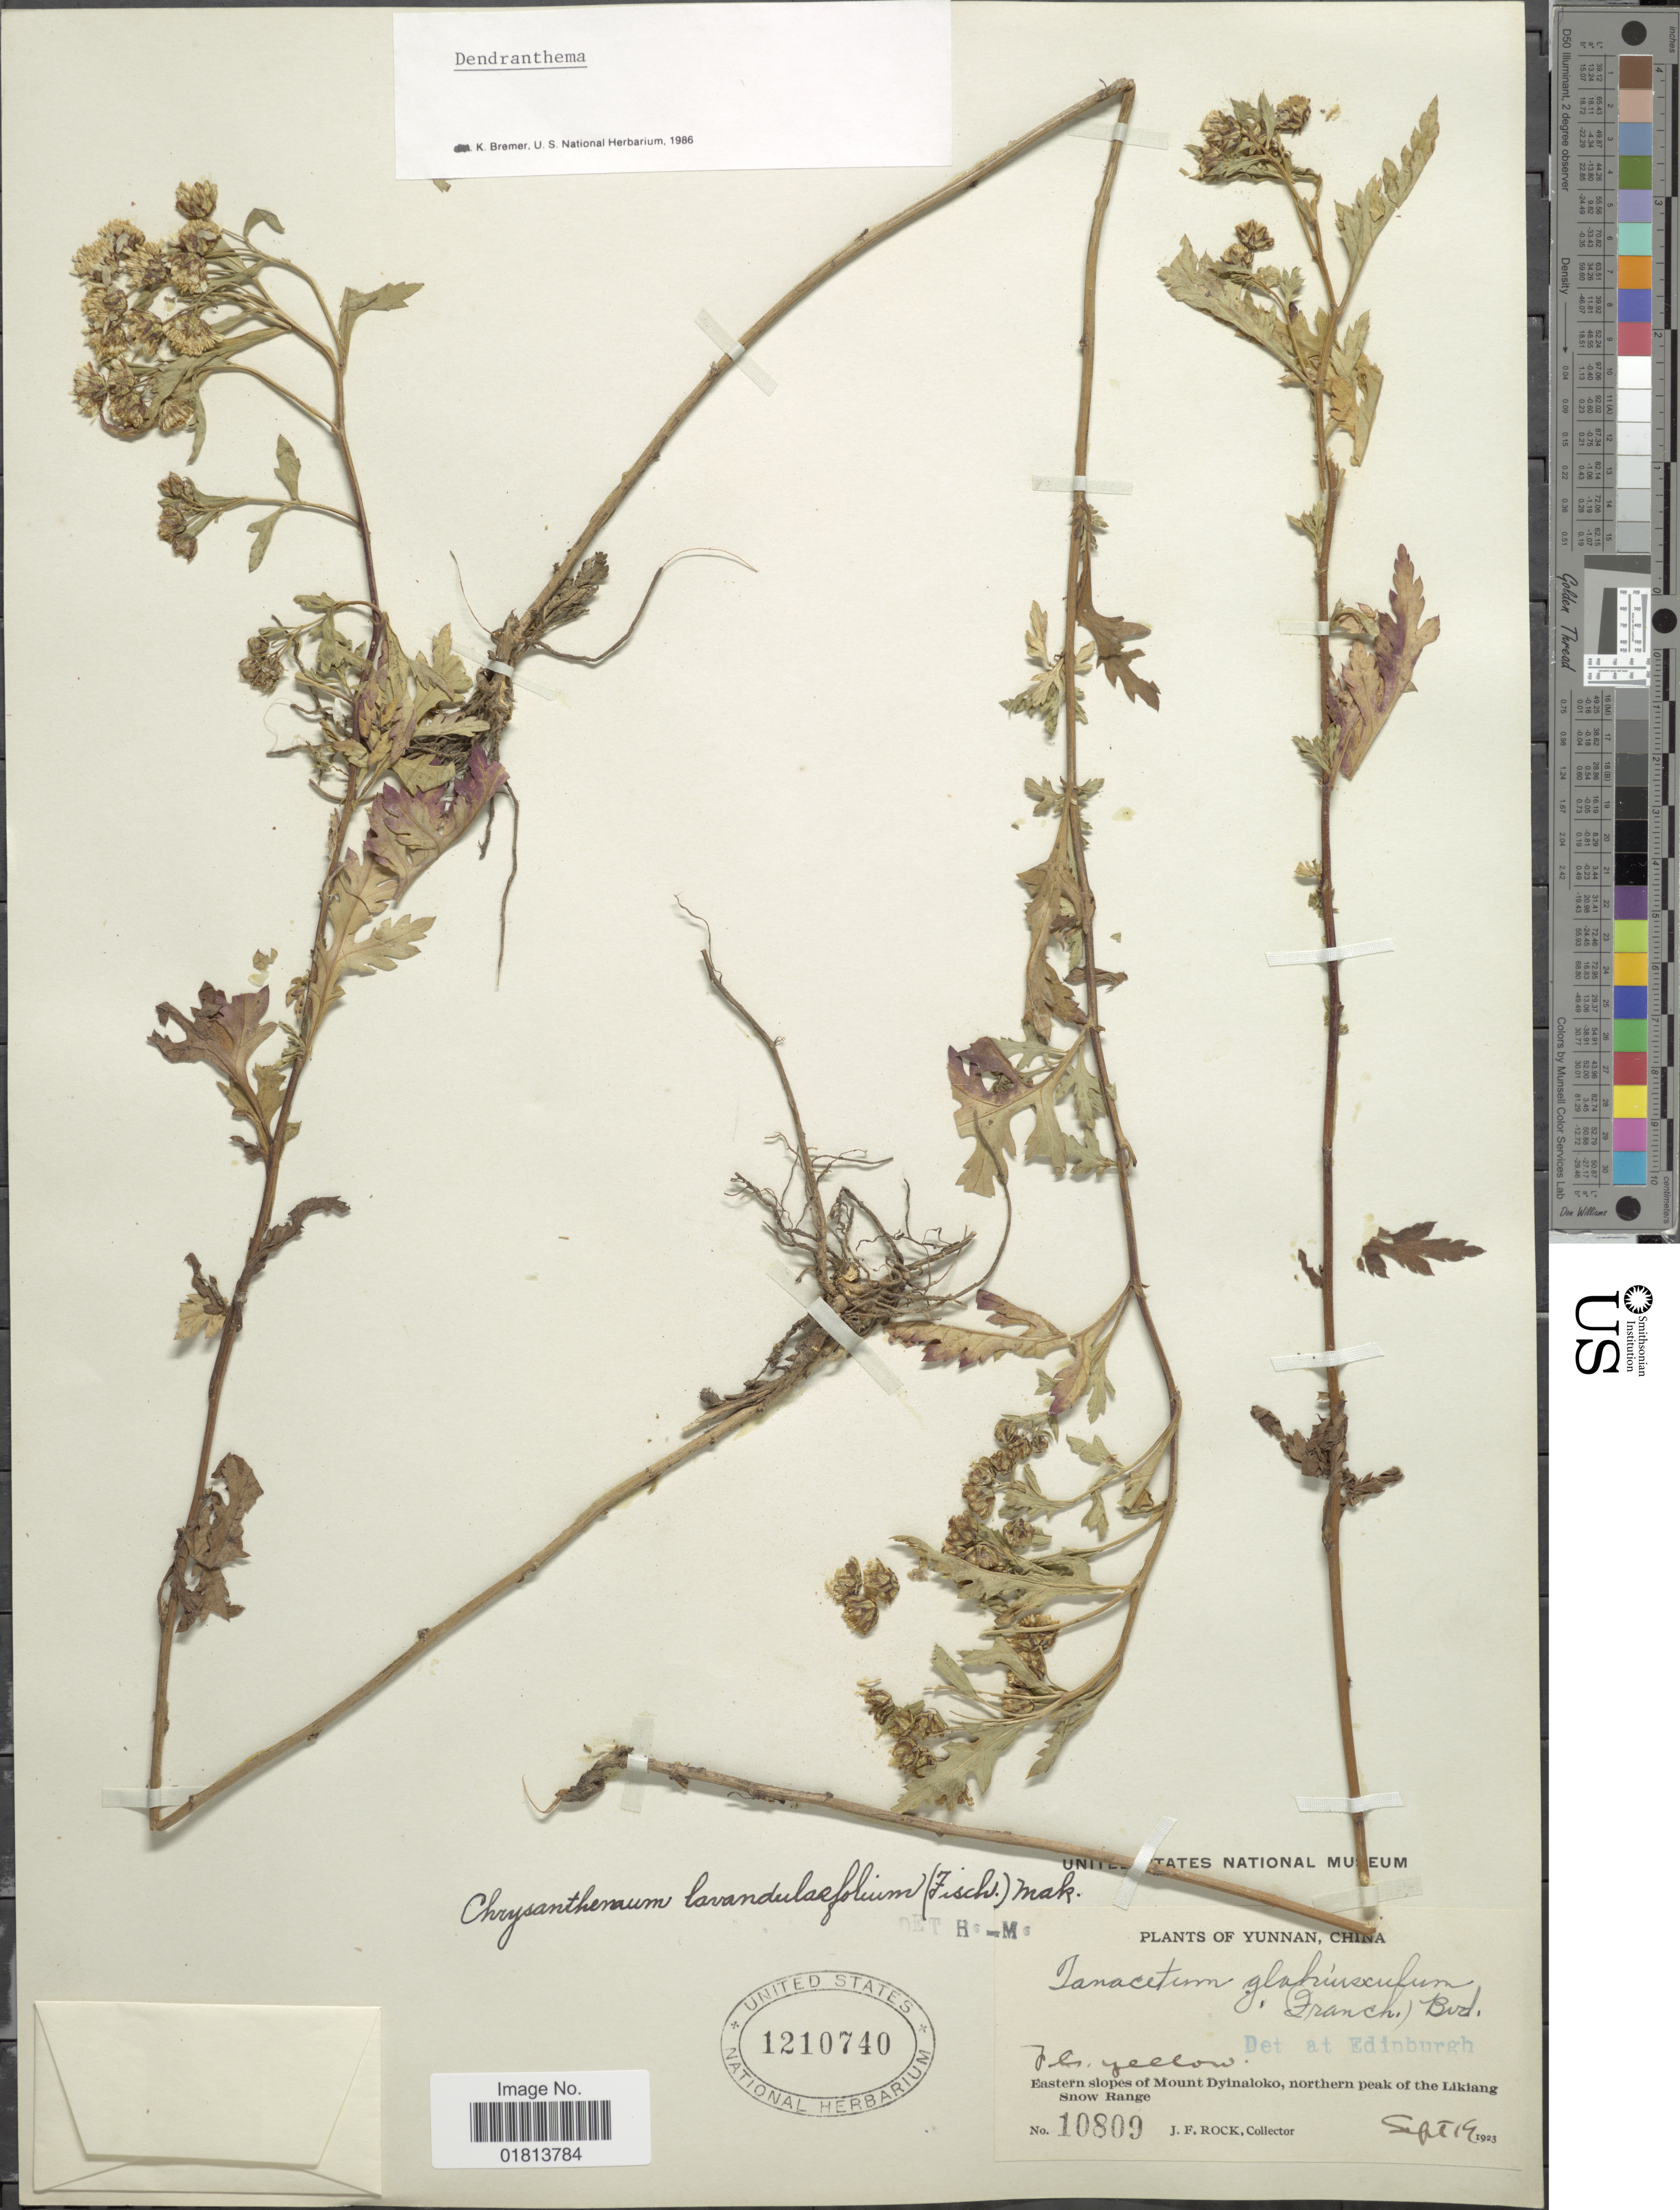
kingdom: Plantae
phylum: Tracheophyta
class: Magnoliopsida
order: Asterales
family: Asteraceae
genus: Dendranthema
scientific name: Dendranthema lavandulaefolium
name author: (Fisch. ex Trautv.) Kitam.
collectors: J. Rock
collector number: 10809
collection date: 1923-09-19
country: China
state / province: Yunnan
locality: Yunnan, China, Eastern slopes of Mount Dyinaloko, northern peak of the Likiang Snow Range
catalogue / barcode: US 1210740